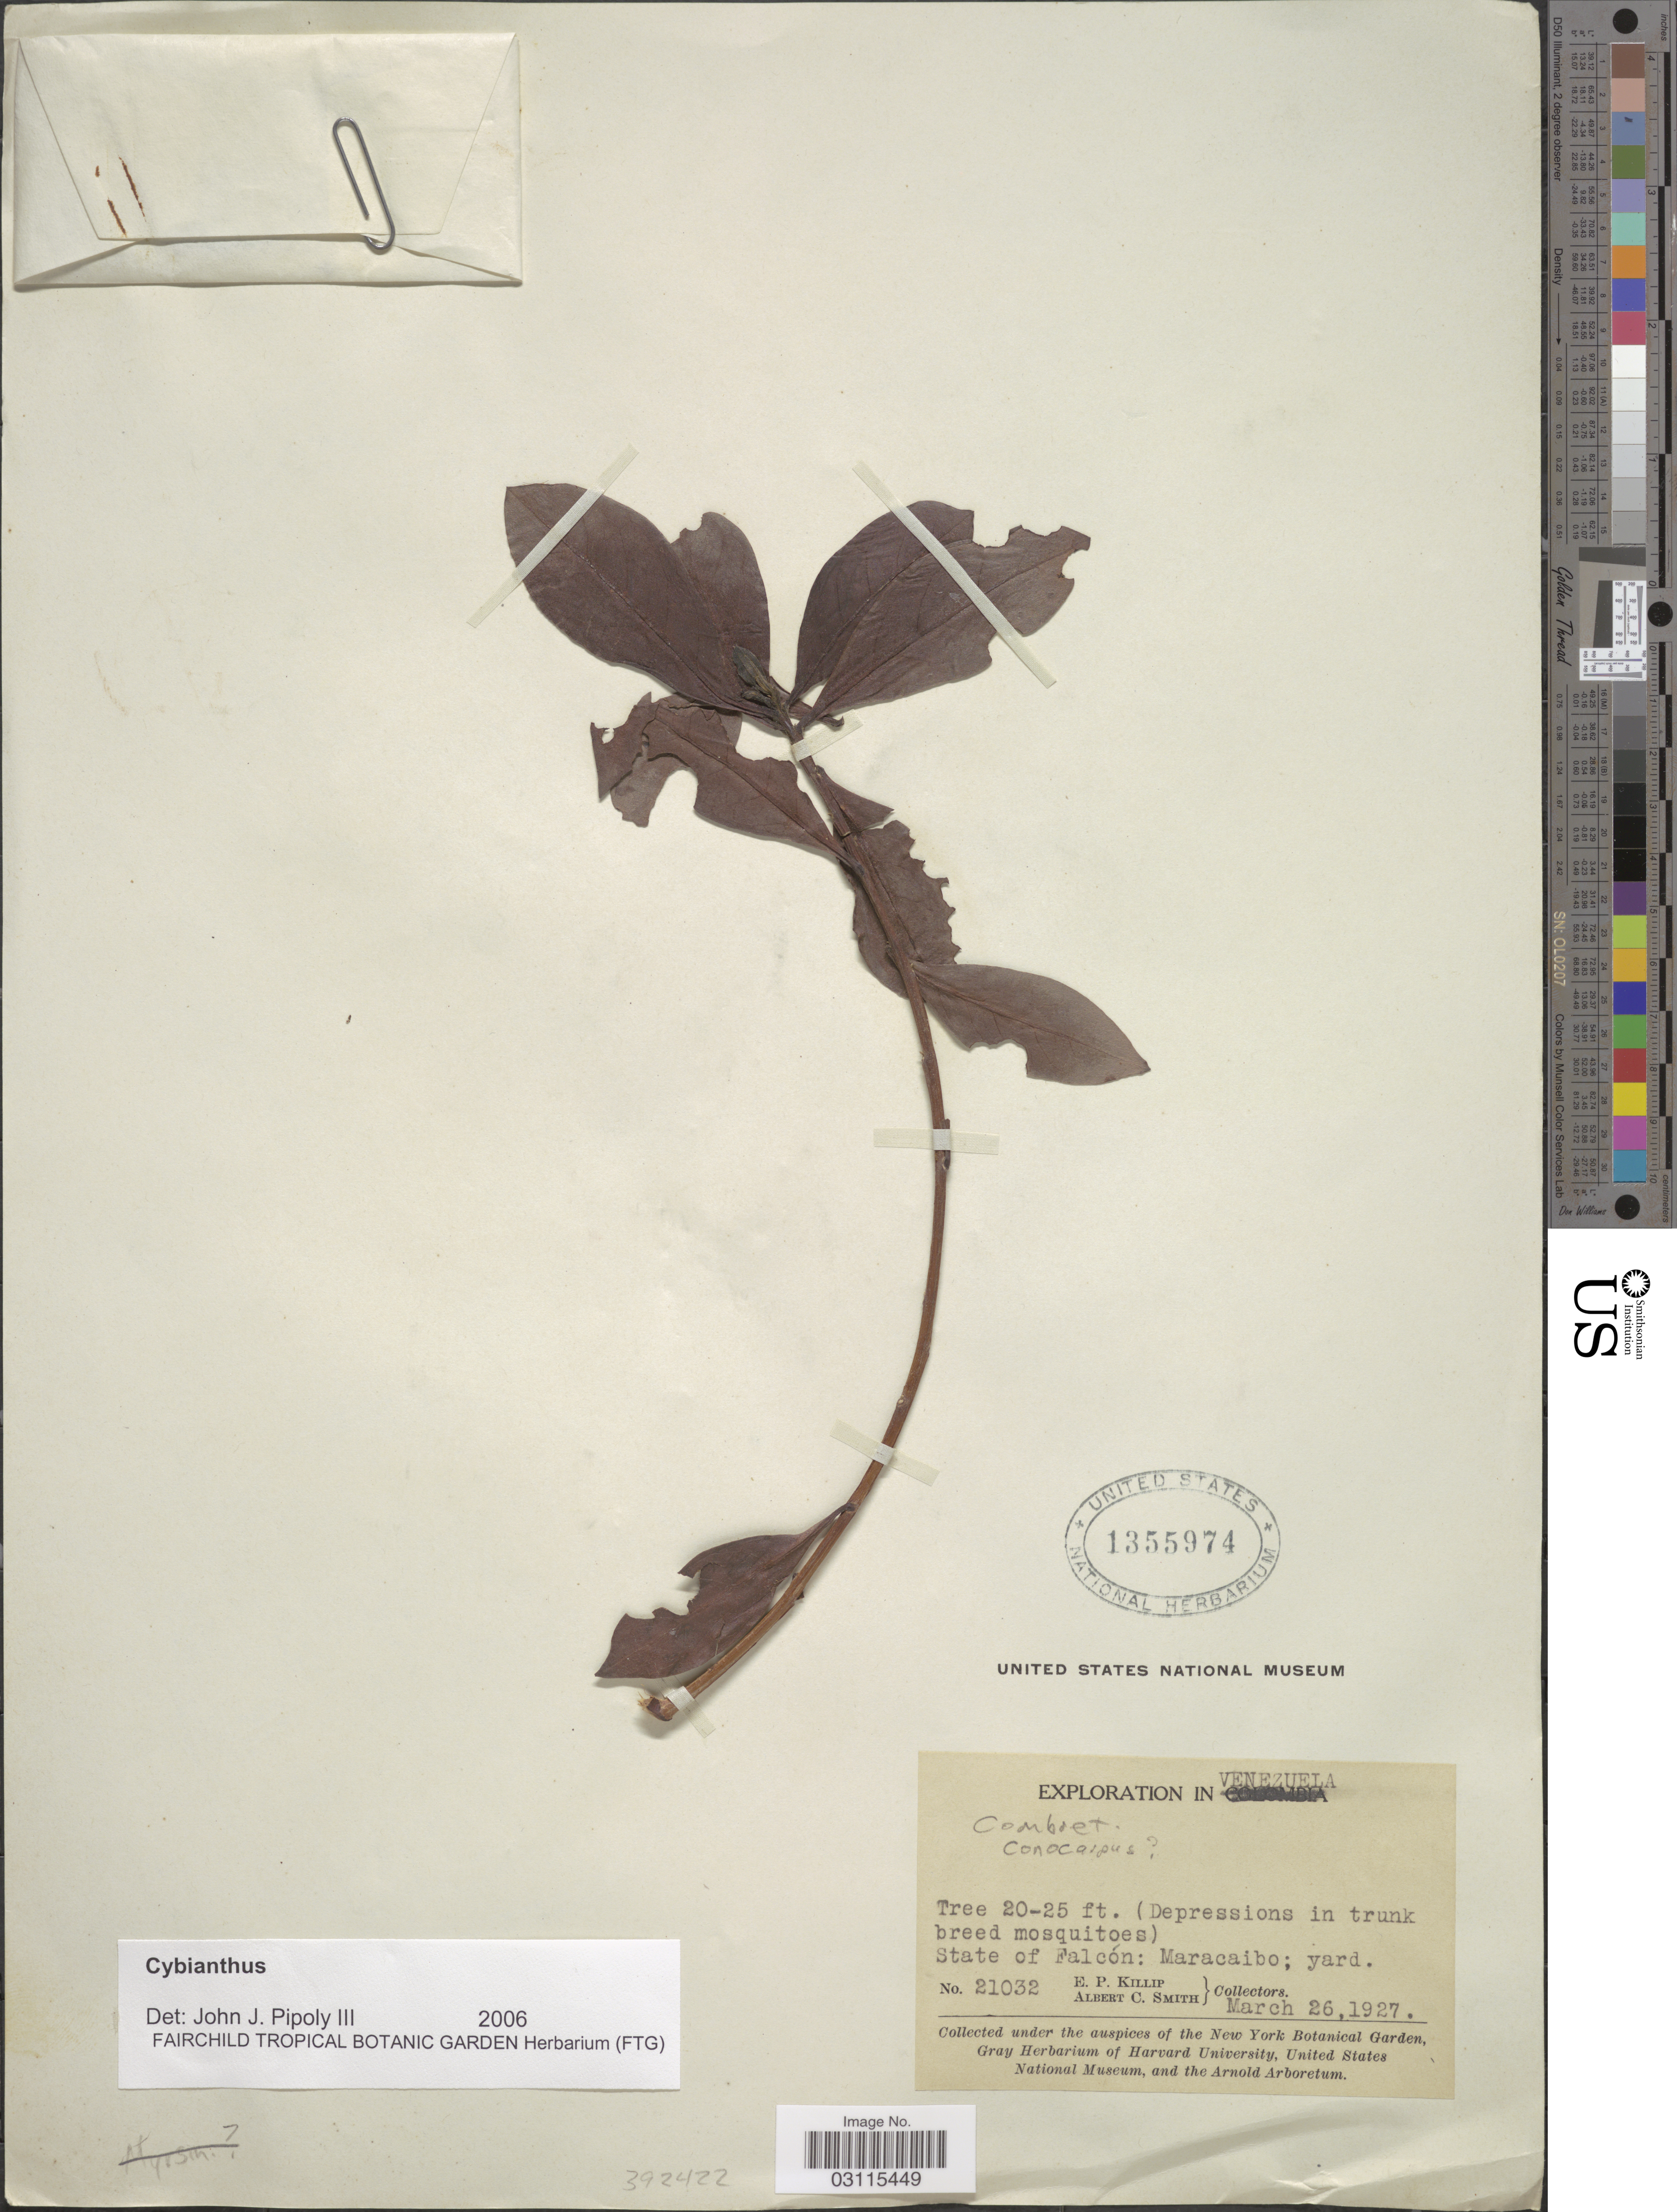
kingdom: Plantae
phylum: Tracheophyta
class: Magnoliopsida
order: Ericales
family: Primulaceae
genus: Cybianthus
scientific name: Cybianthus sp.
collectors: E. P. Killip & A. C. Smith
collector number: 21032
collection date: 1927-03-26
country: Venezuela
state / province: Falcón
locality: State of Falcón: Maracaibo.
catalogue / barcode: US 1355974